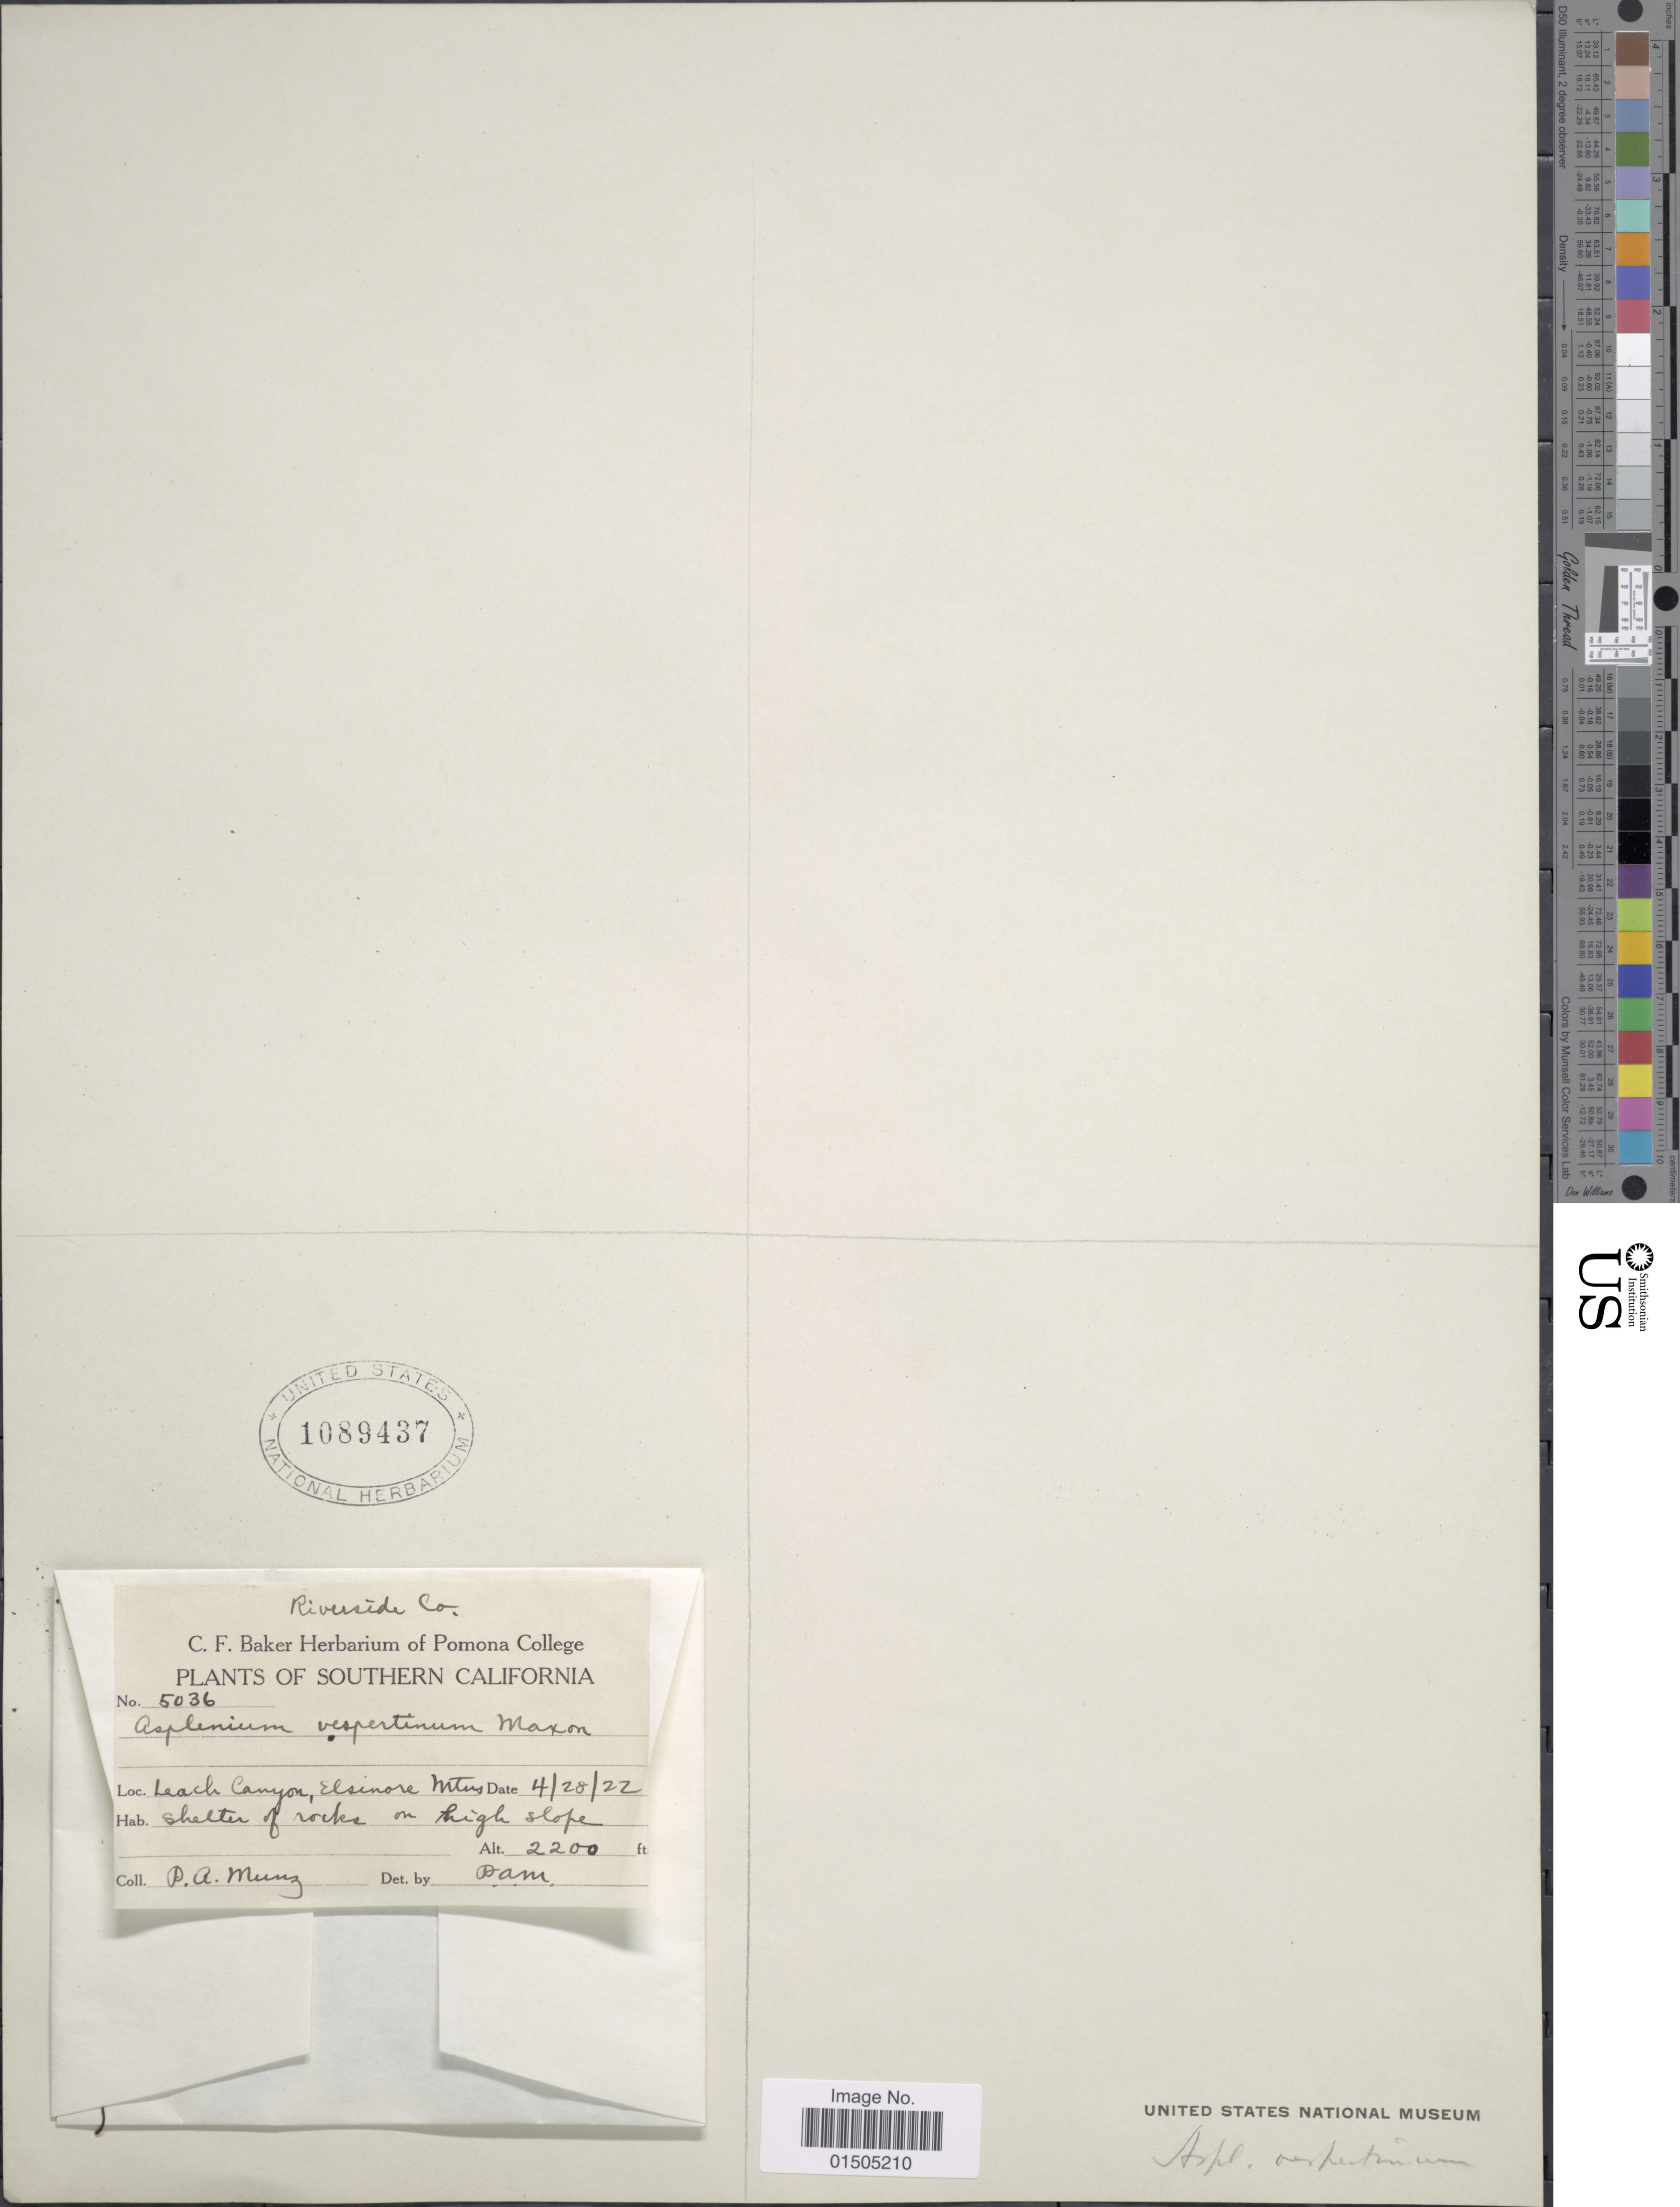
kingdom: Plantae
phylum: Tracheophyta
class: Polypodiopsida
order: Polypodiales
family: Aspleniaceae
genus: Asplenium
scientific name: Asplenium vespertinum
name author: Maxon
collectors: P. A. Munz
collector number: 5036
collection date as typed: Transcribed d/m/y: 28/4/22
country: United States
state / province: California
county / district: Riverside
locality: Riverside Co. Southern California. Leach Canyon, Elsinore Mtns.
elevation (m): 671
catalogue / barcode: US 1089437